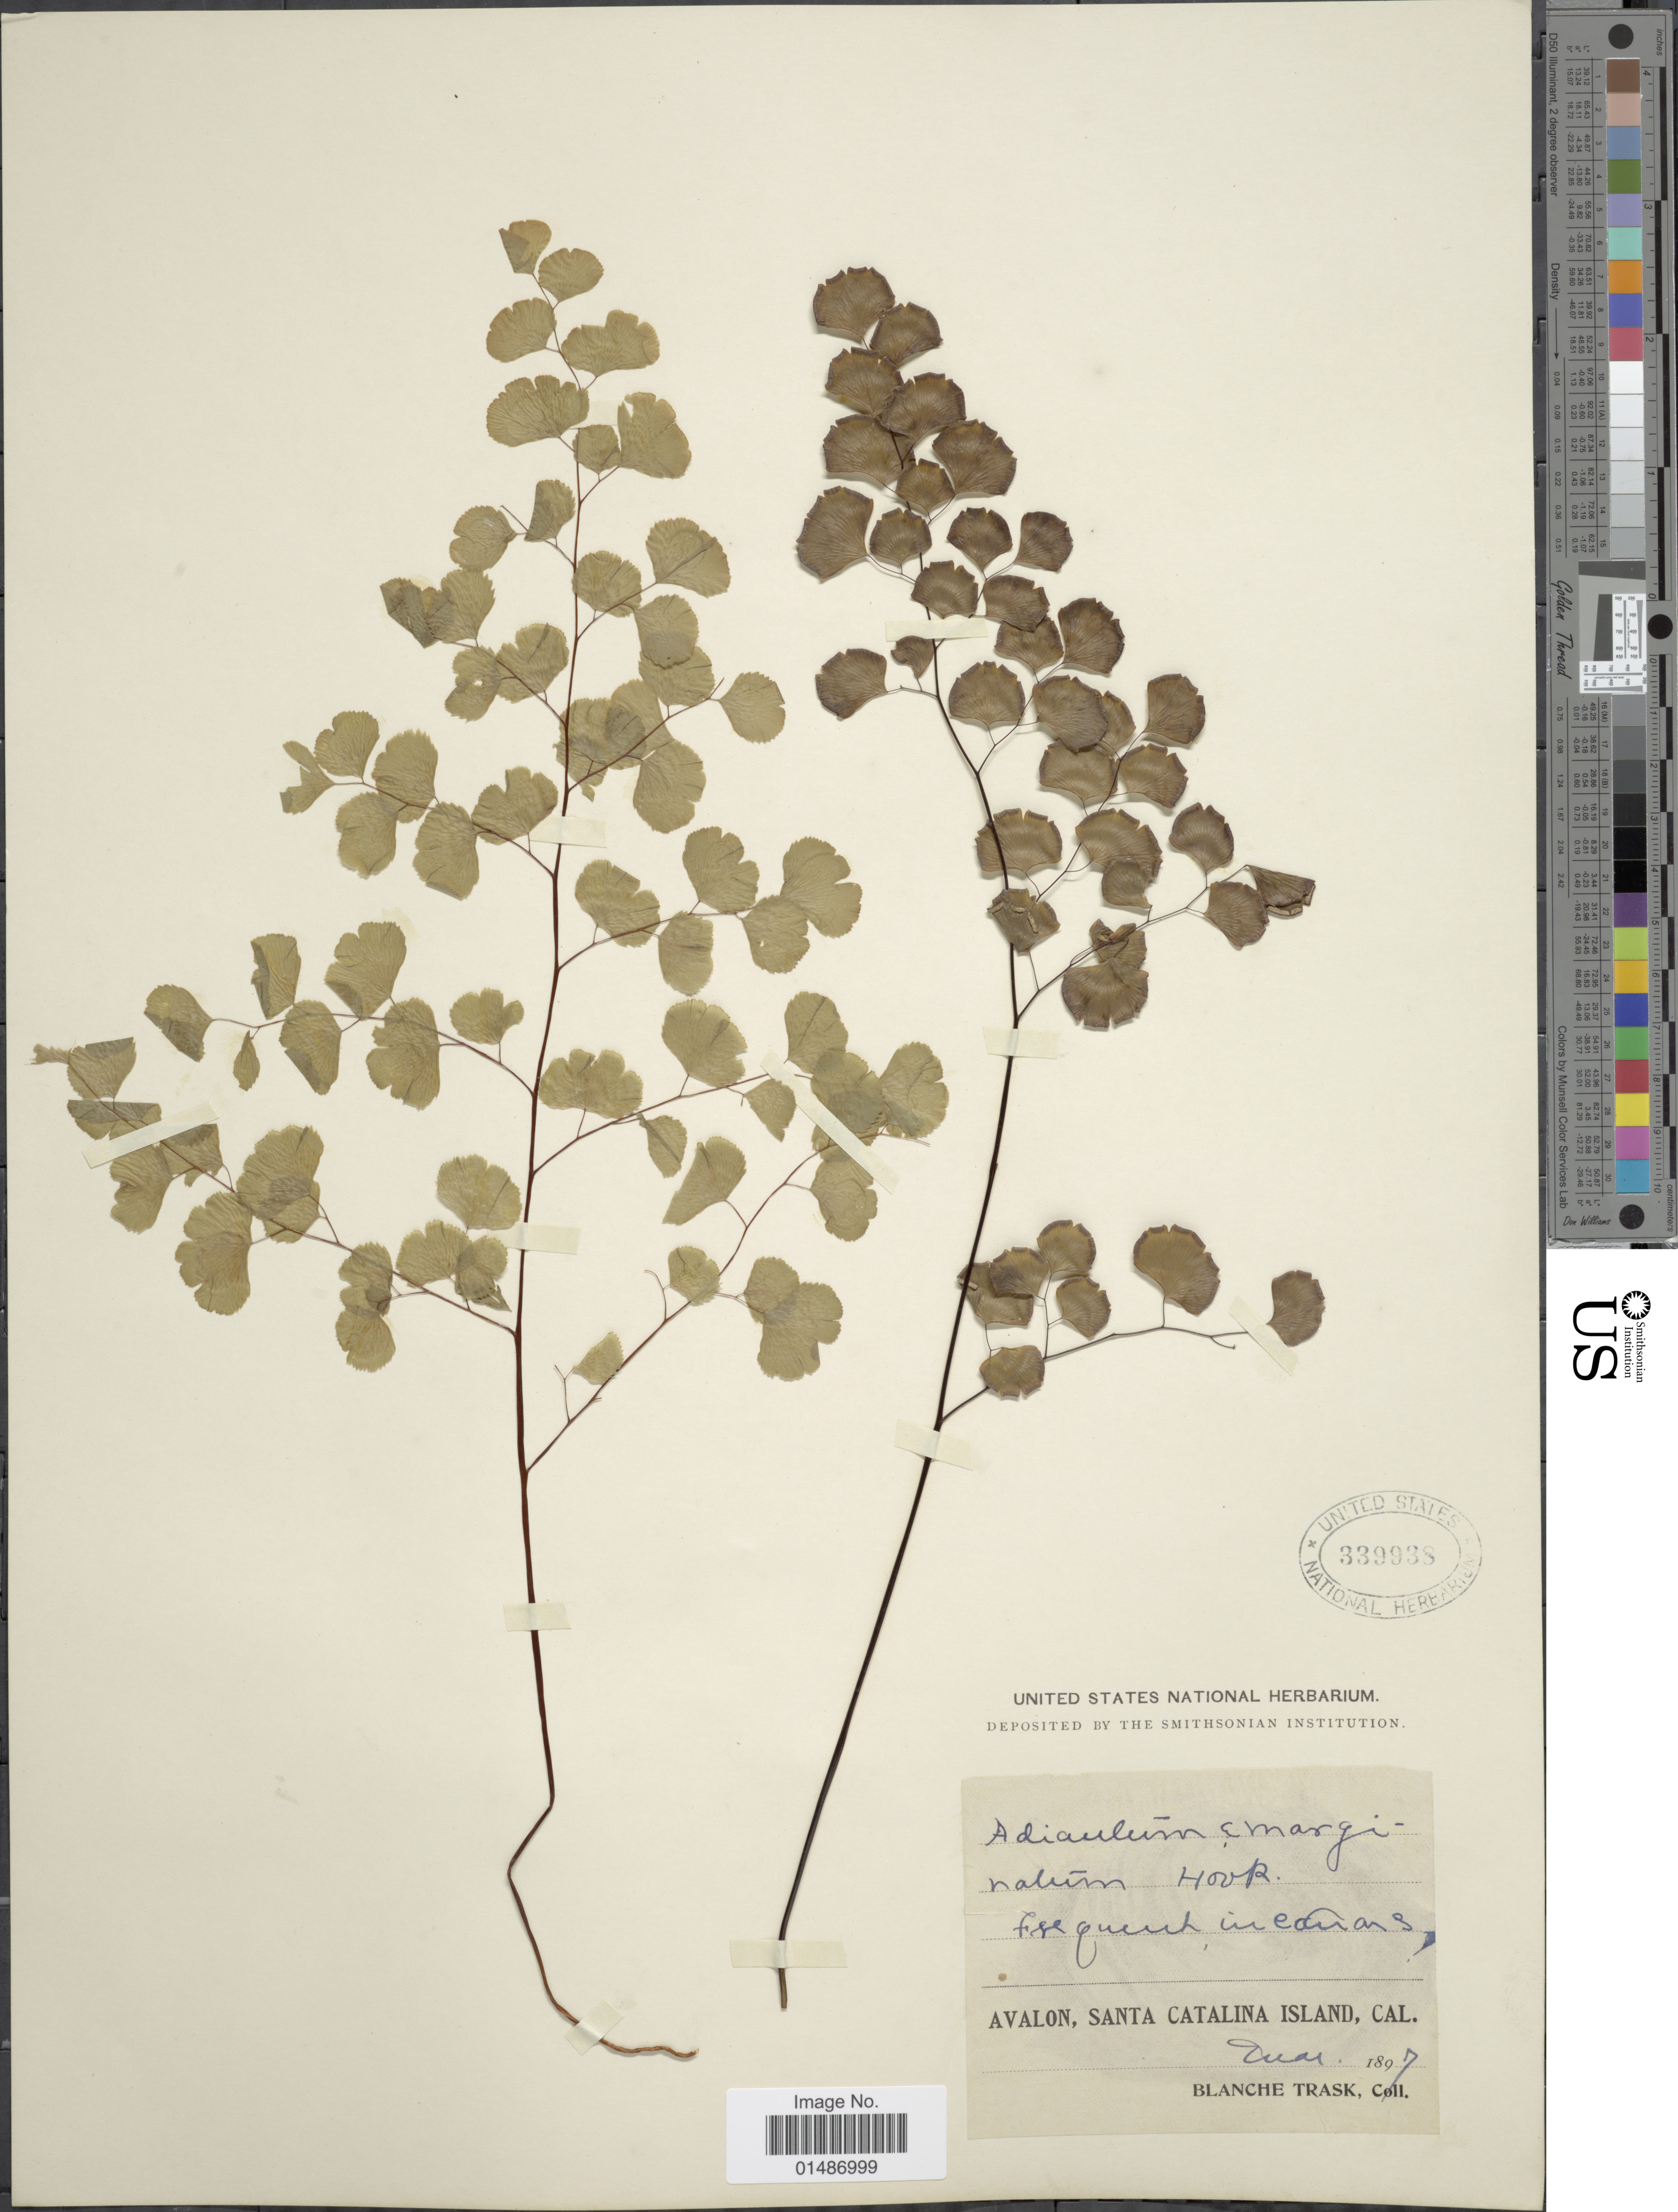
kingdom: Plantae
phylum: Tracheophyta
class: Polypodiopsida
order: Polypodiales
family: Pteridaceae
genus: Adiantum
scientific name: Adiantum jordanii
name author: C.H. Mull.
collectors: B. Trask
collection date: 1897-05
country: United States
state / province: California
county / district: Los Angeles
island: Santa Catalina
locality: Avalon, Santa Catalina Island.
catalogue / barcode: US 339938